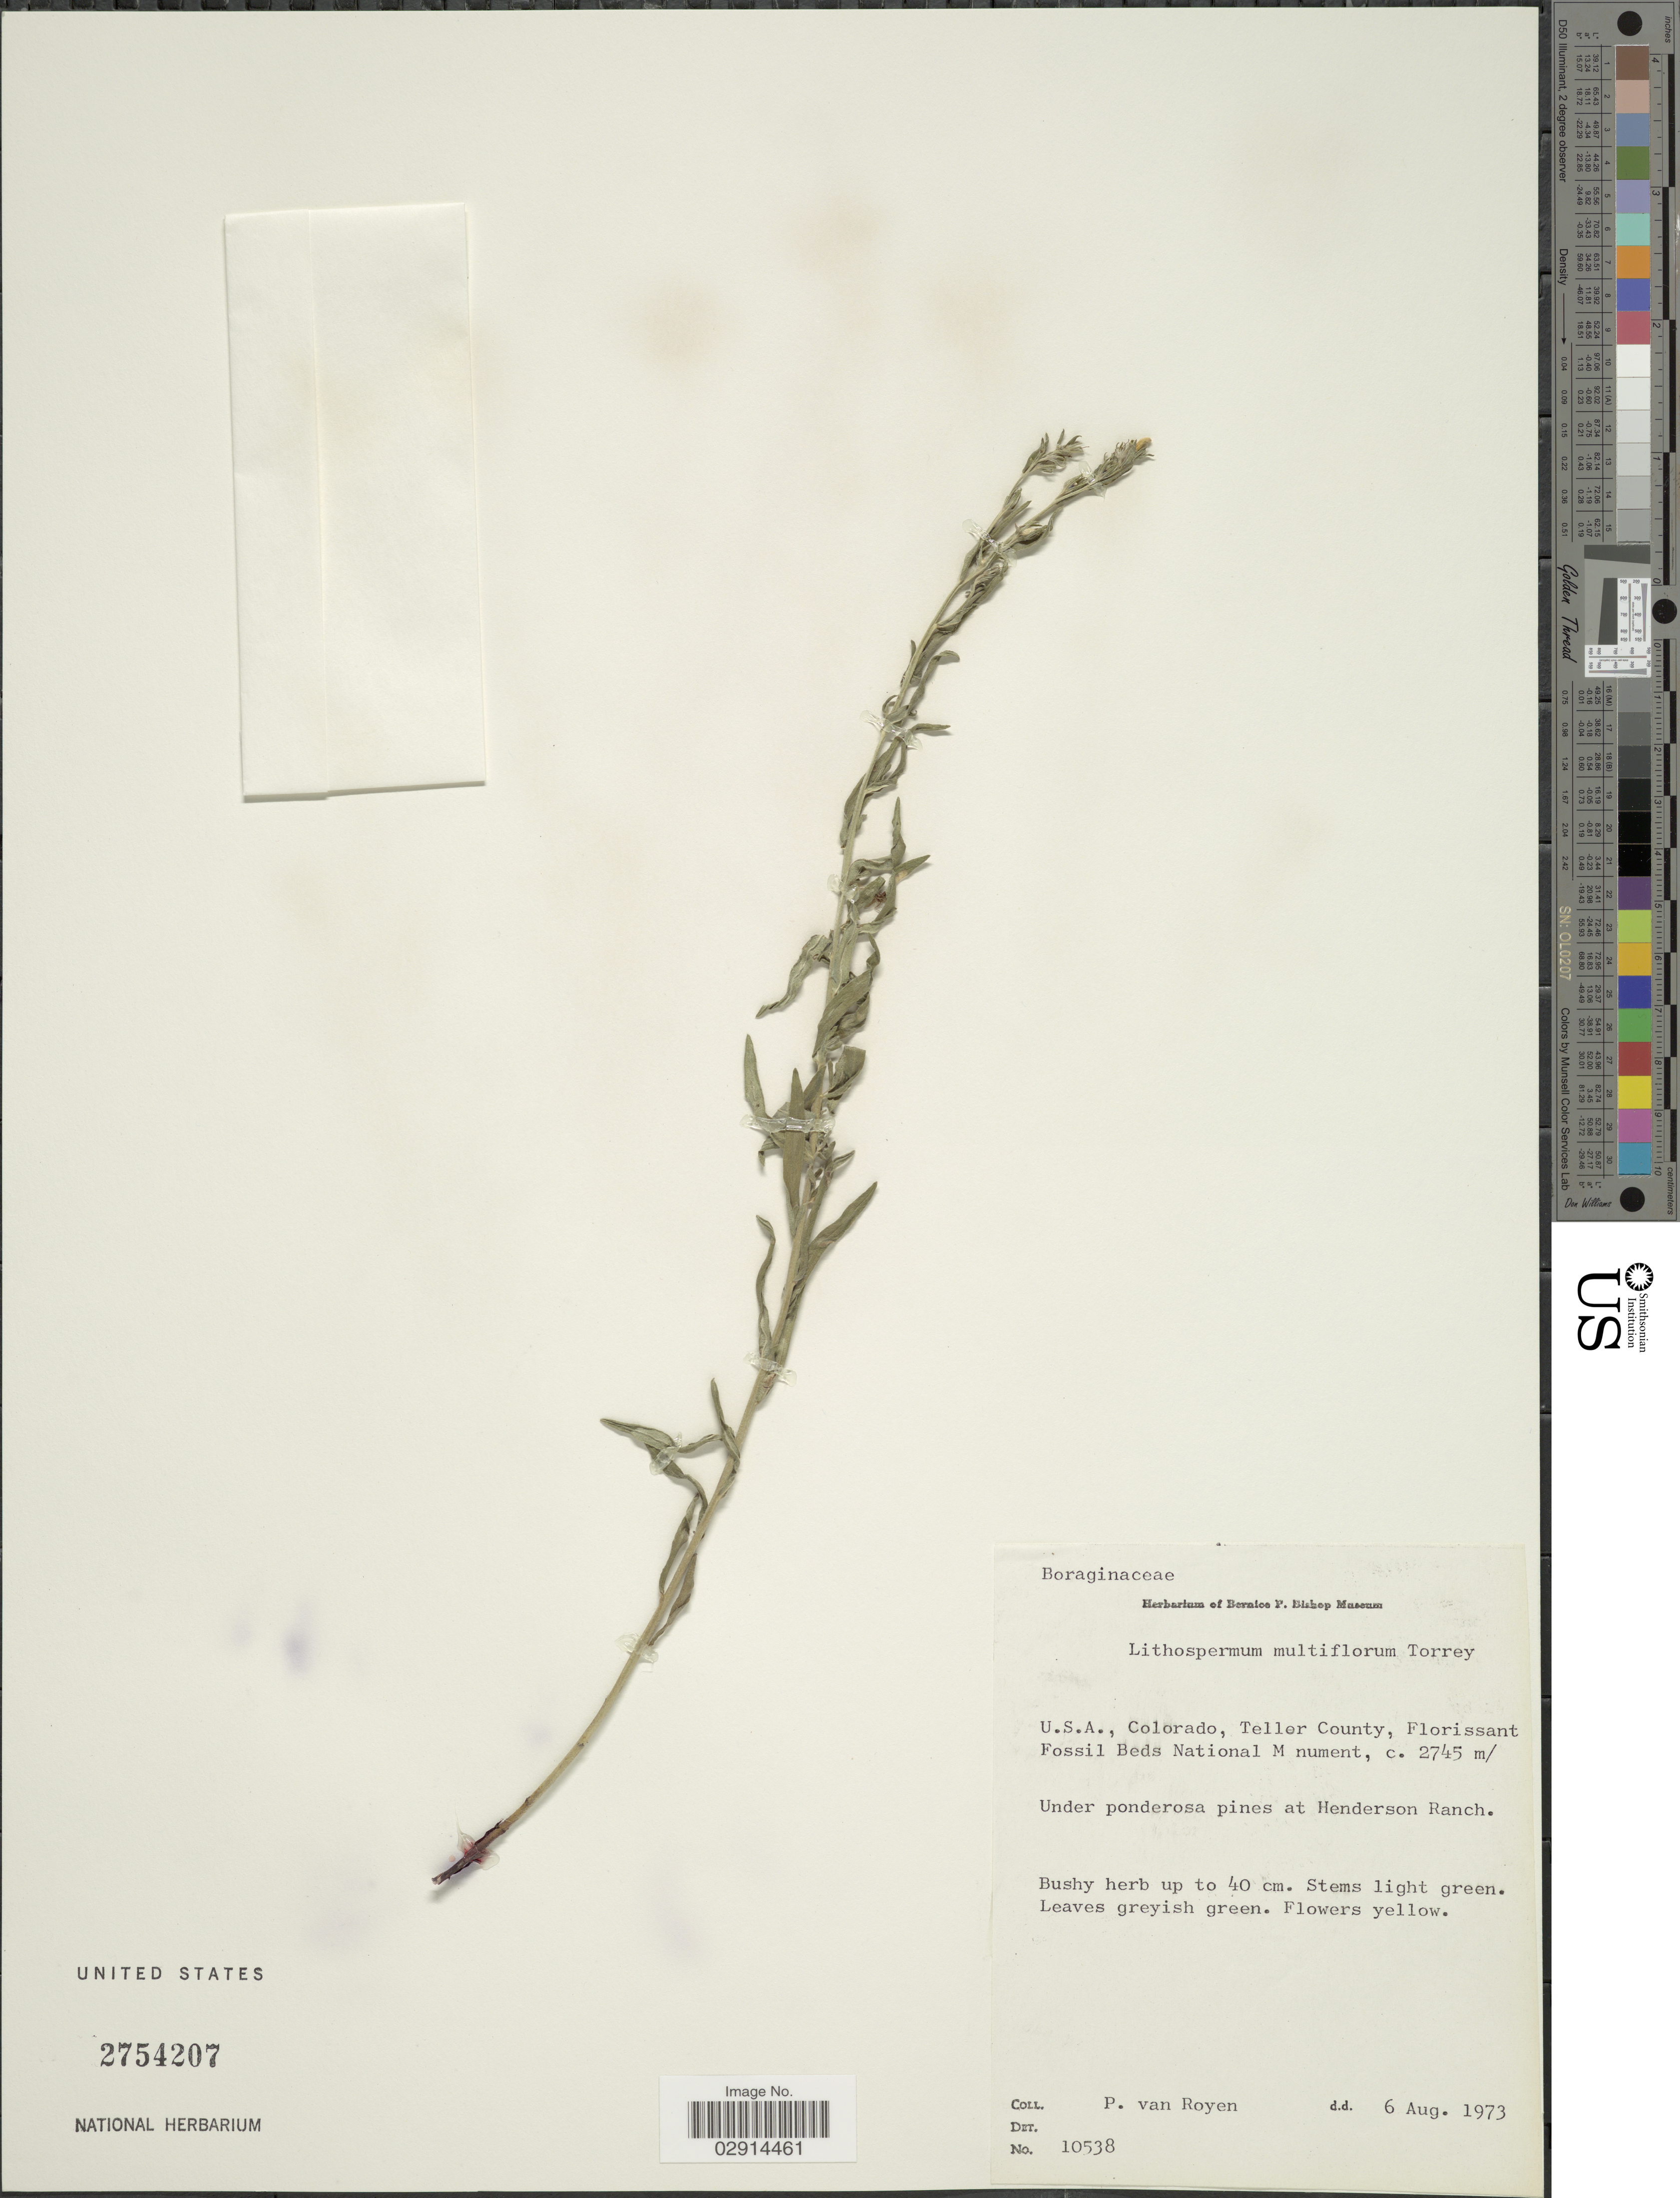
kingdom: Plantae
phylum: Tracheophyta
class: Magnoliopsida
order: Boraginales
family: Boraginaceae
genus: Lithospermum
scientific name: Lithospermum multiflorum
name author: Torr. ex A. Gray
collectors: P. van Royen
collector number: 10538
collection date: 1973-08-06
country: United States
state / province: Colorado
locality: Teller County, Florissant Fossil Beds National M nument. At Henderson Ranch.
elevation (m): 2745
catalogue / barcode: US 2754207